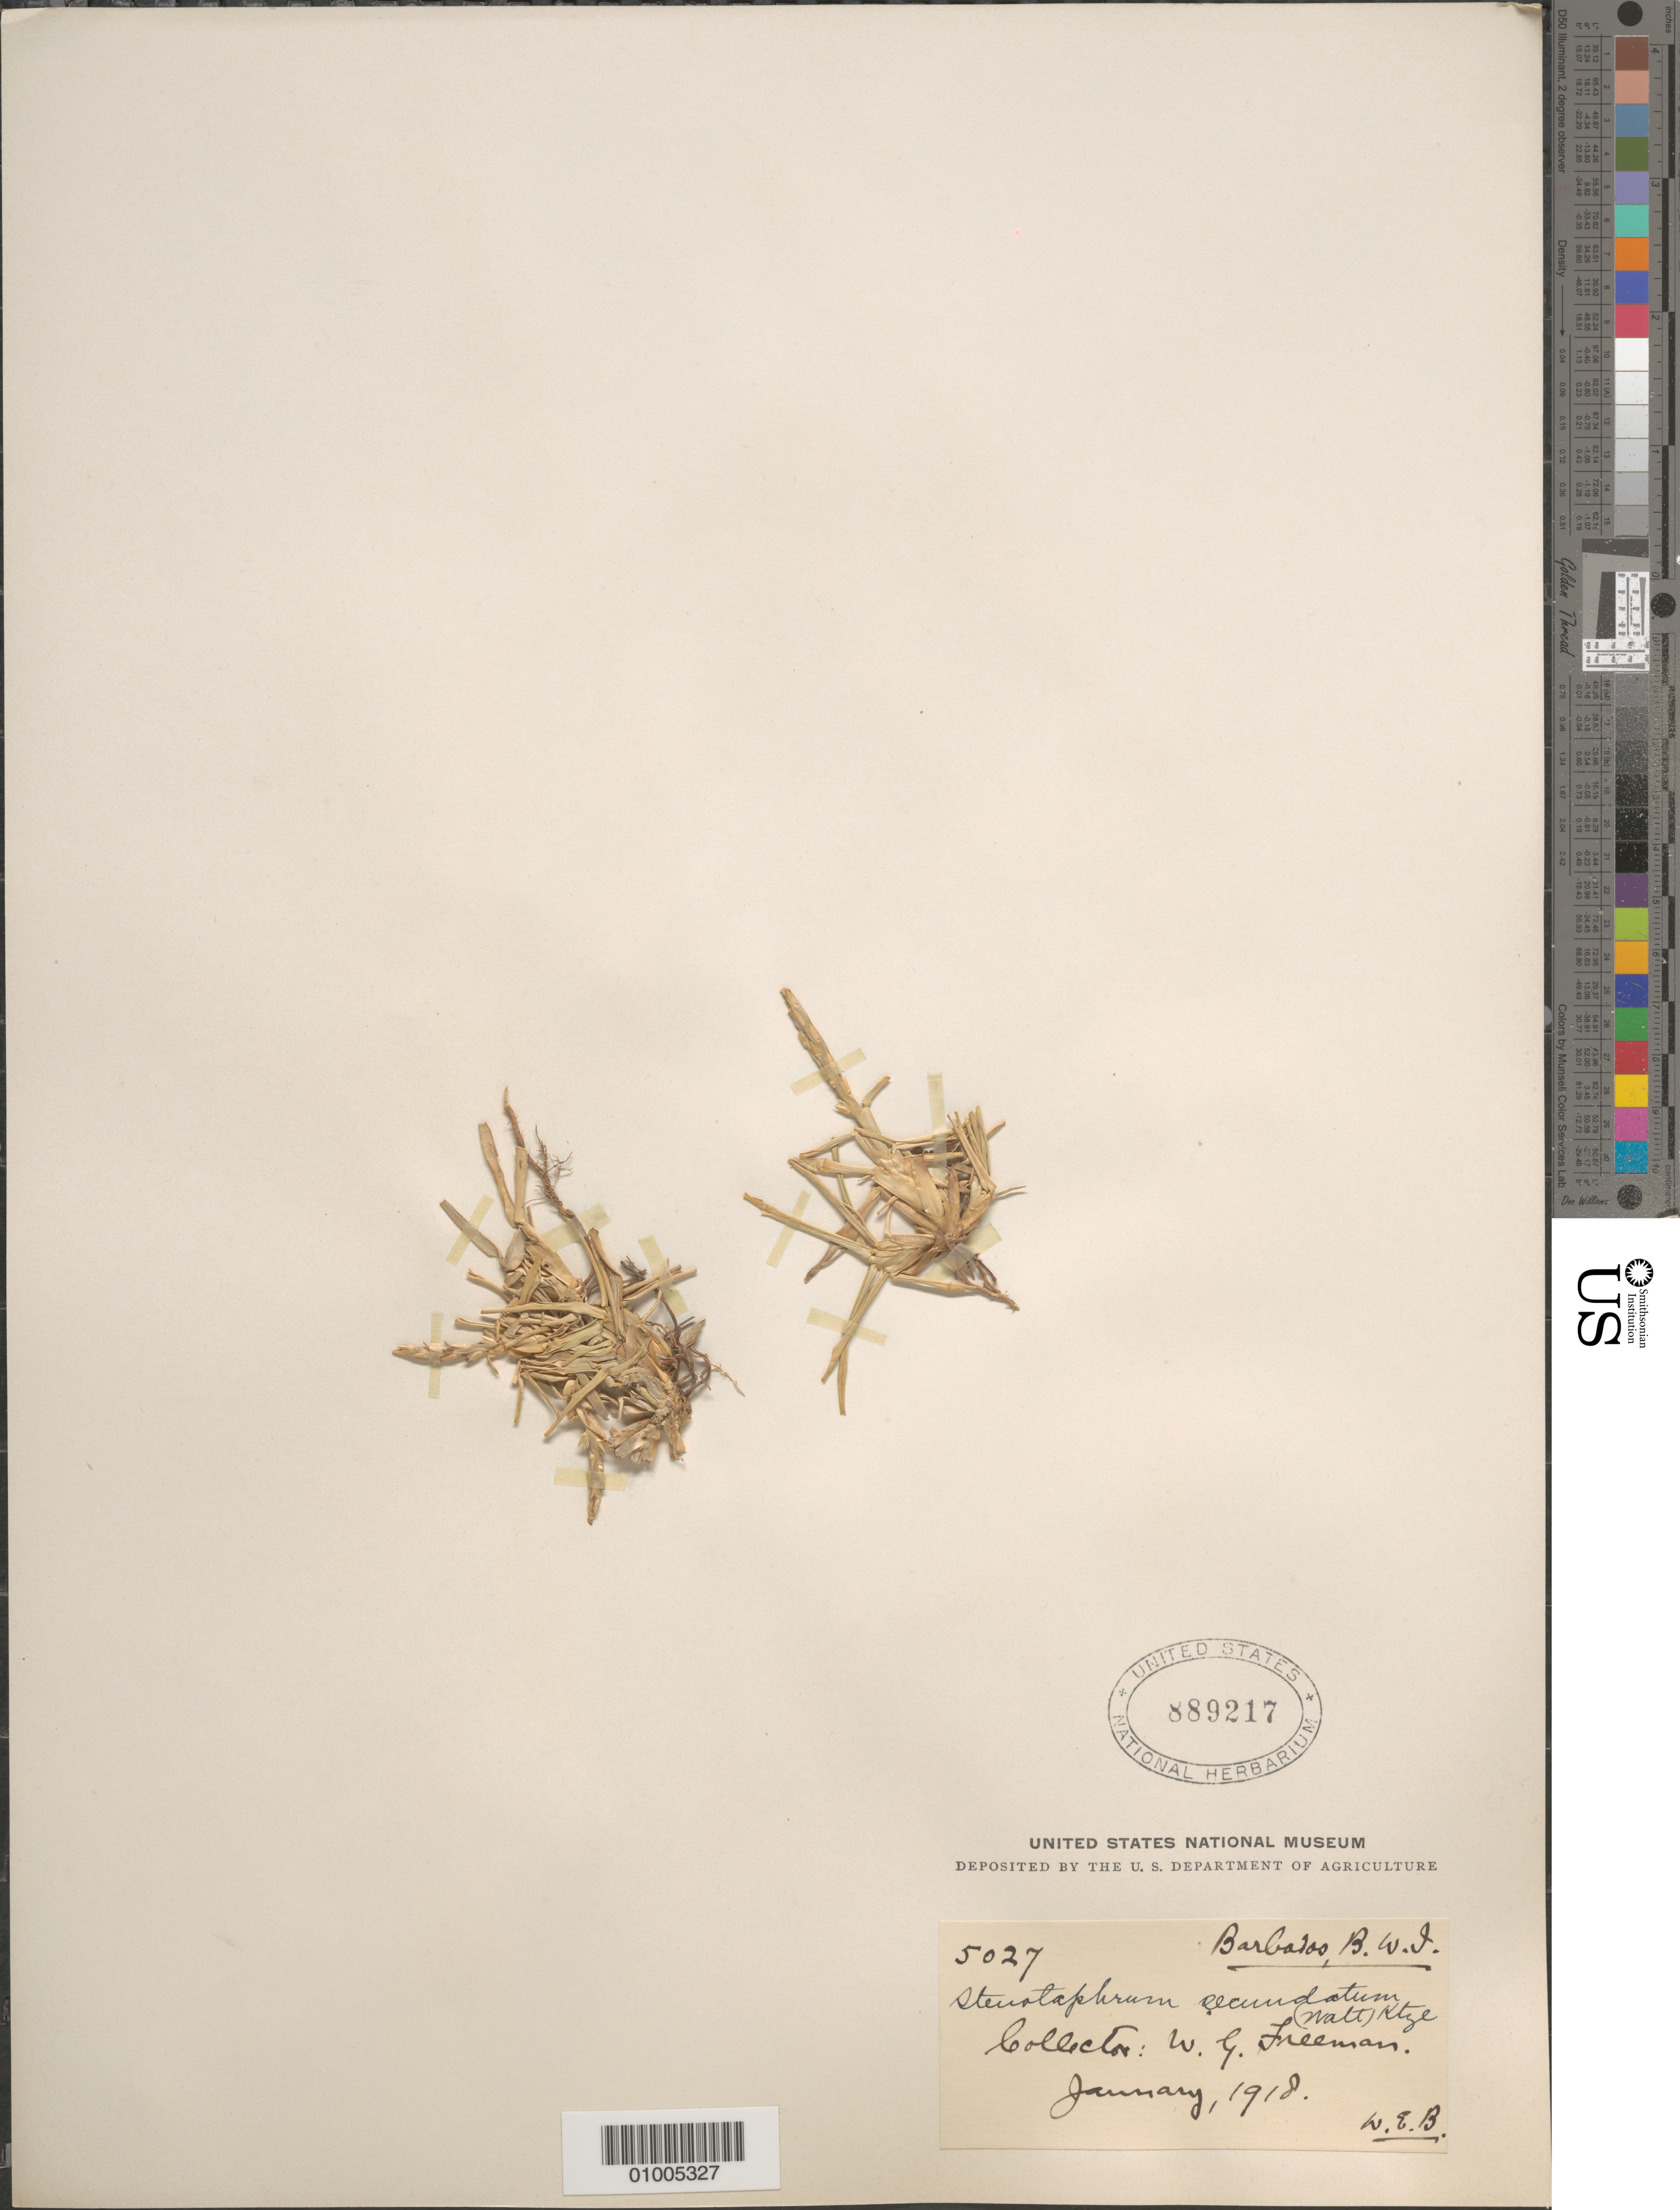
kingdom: Plantae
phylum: Tracheophyta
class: Liliopsida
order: Poales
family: Poaceae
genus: Stenotaphrum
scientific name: Stenotaphrum secundatum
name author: (Walter) Kuntze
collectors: W. Freeman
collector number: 5027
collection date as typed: Jan 1918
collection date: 1918-01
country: Barbados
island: Barbados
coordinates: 0 N, 0 E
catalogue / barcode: US 889217